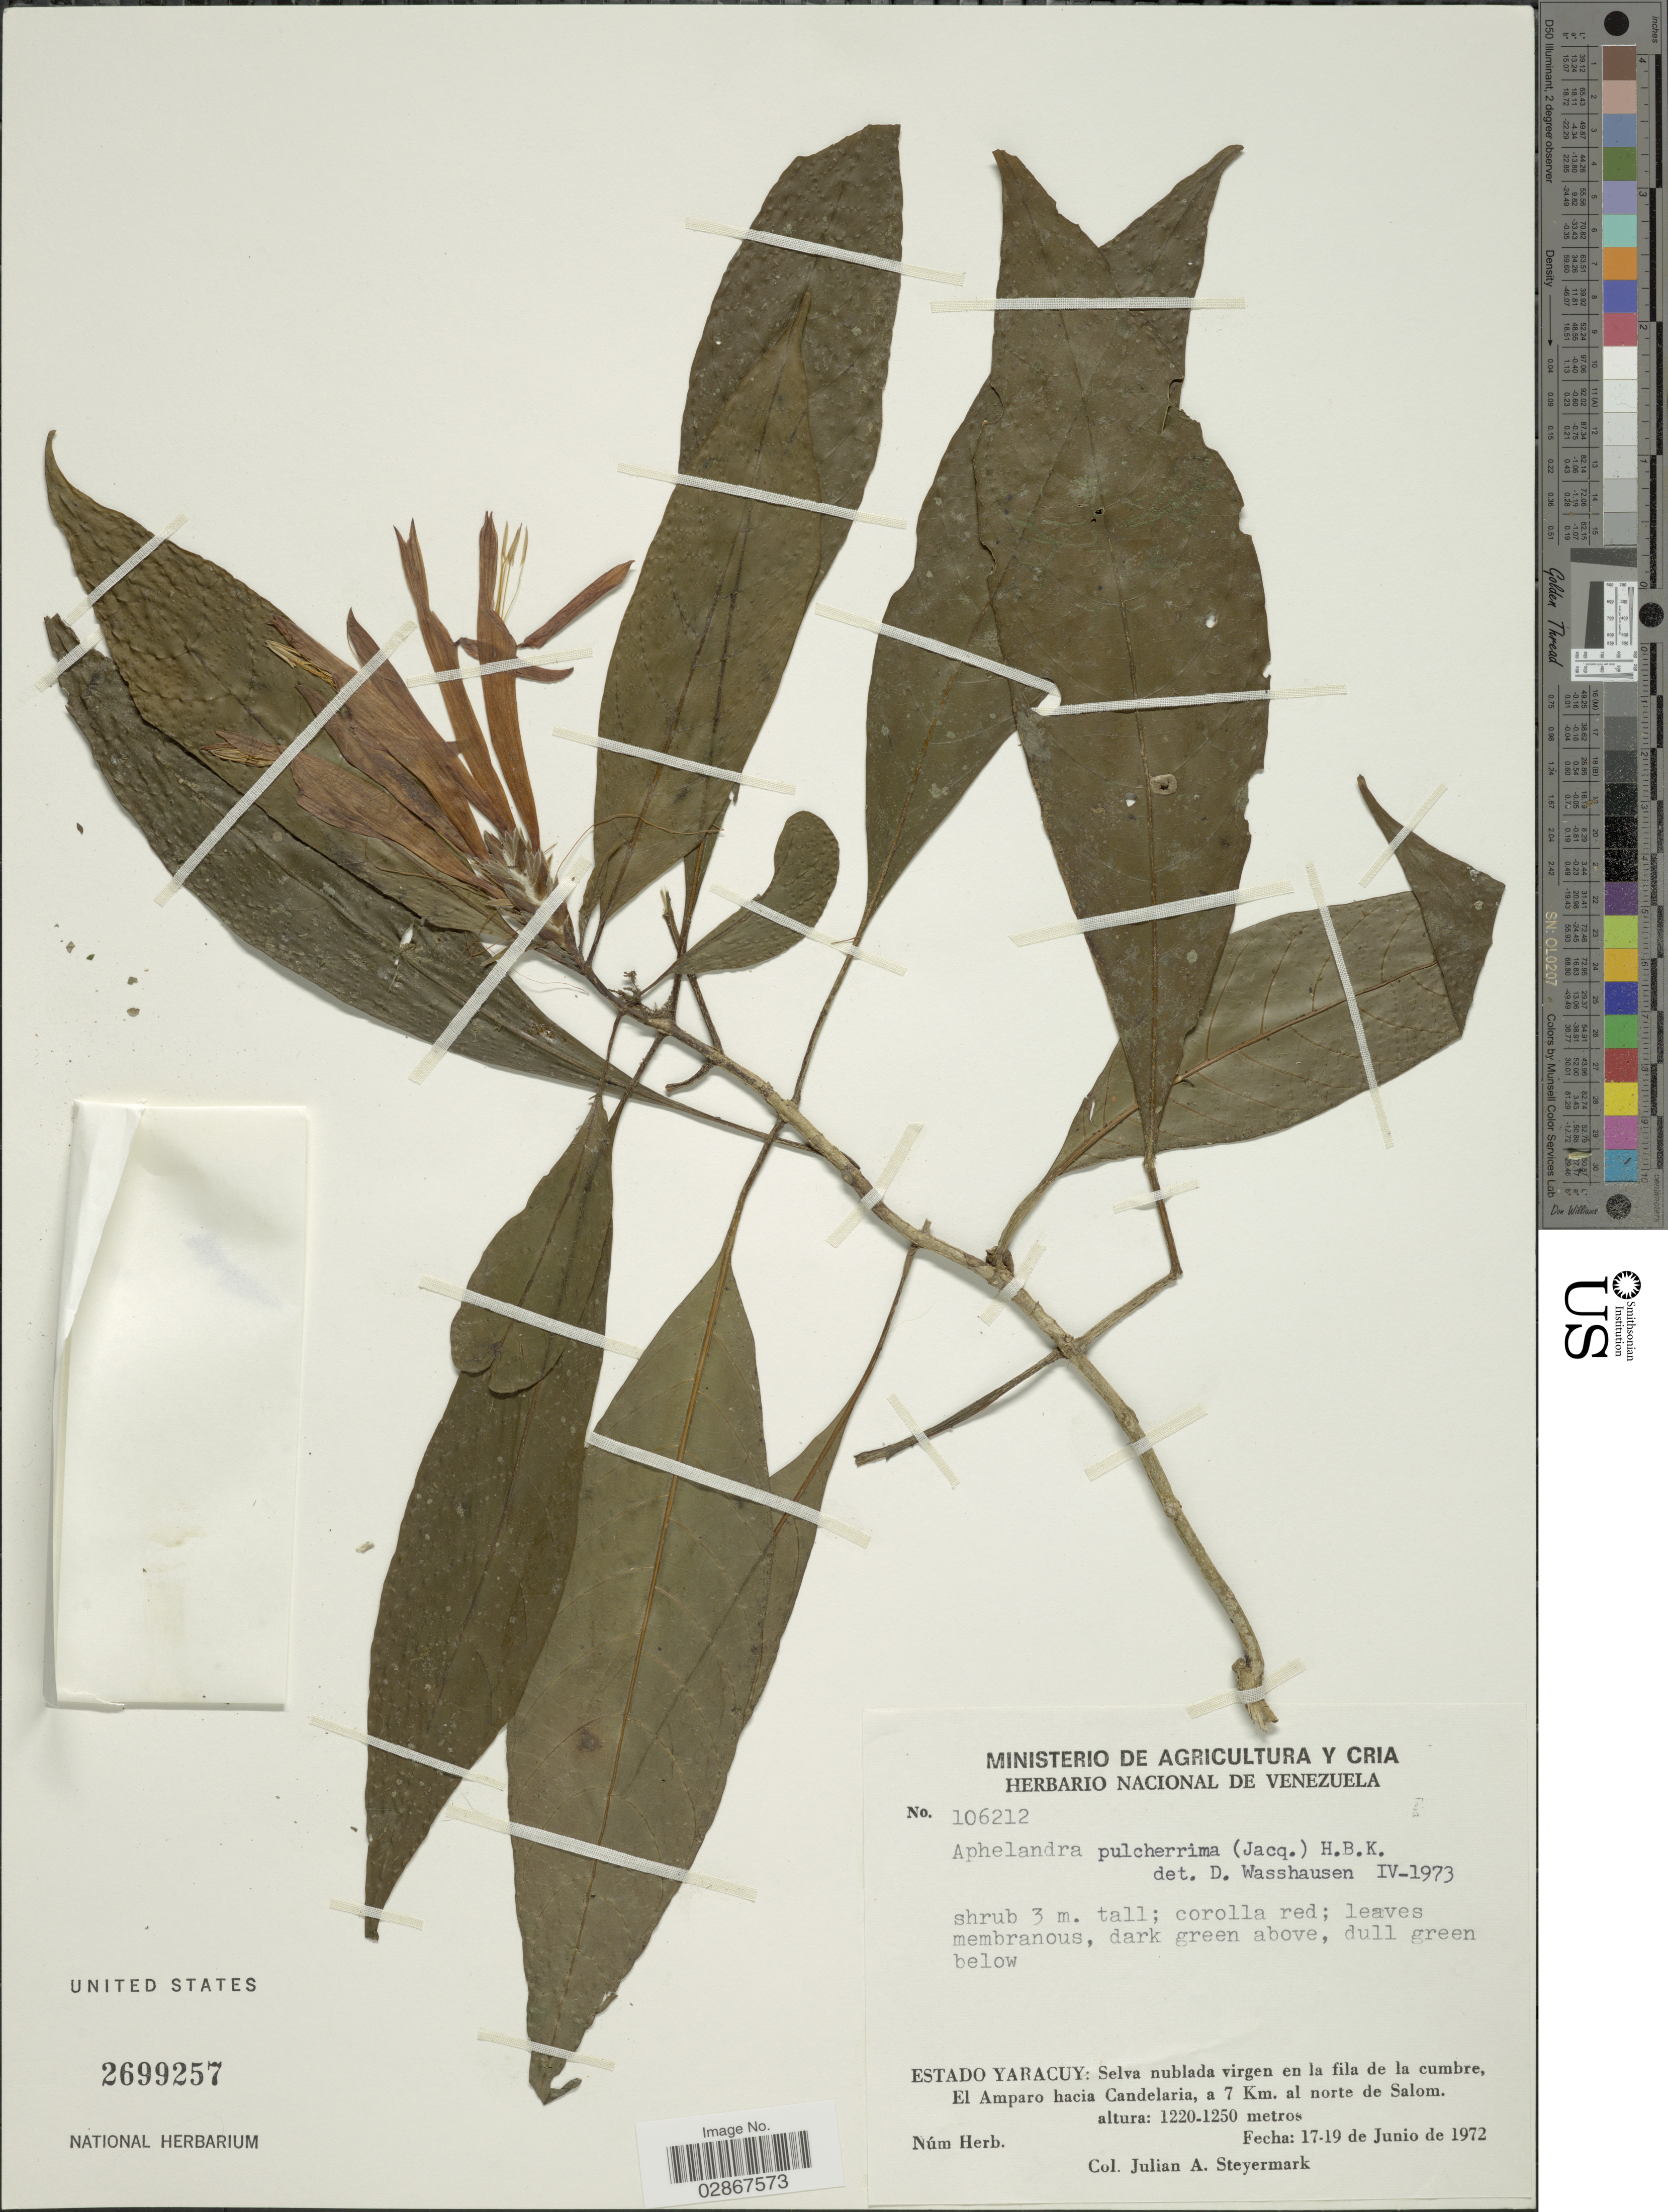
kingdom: Plantae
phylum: Tracheophyta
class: Magnoliopsida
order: Lamiales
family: Acanthaceae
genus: Aphelandra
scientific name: Aphelandra pulcherrima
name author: (Jacq.) Kunth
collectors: J. Steyermark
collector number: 106212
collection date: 1972-06-17/1972-06-19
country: Venezuela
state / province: Yaracuy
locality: El Amparo hacia Candelaria, a 7 Km. al norte de Salom.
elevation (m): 1220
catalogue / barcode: US 2699257